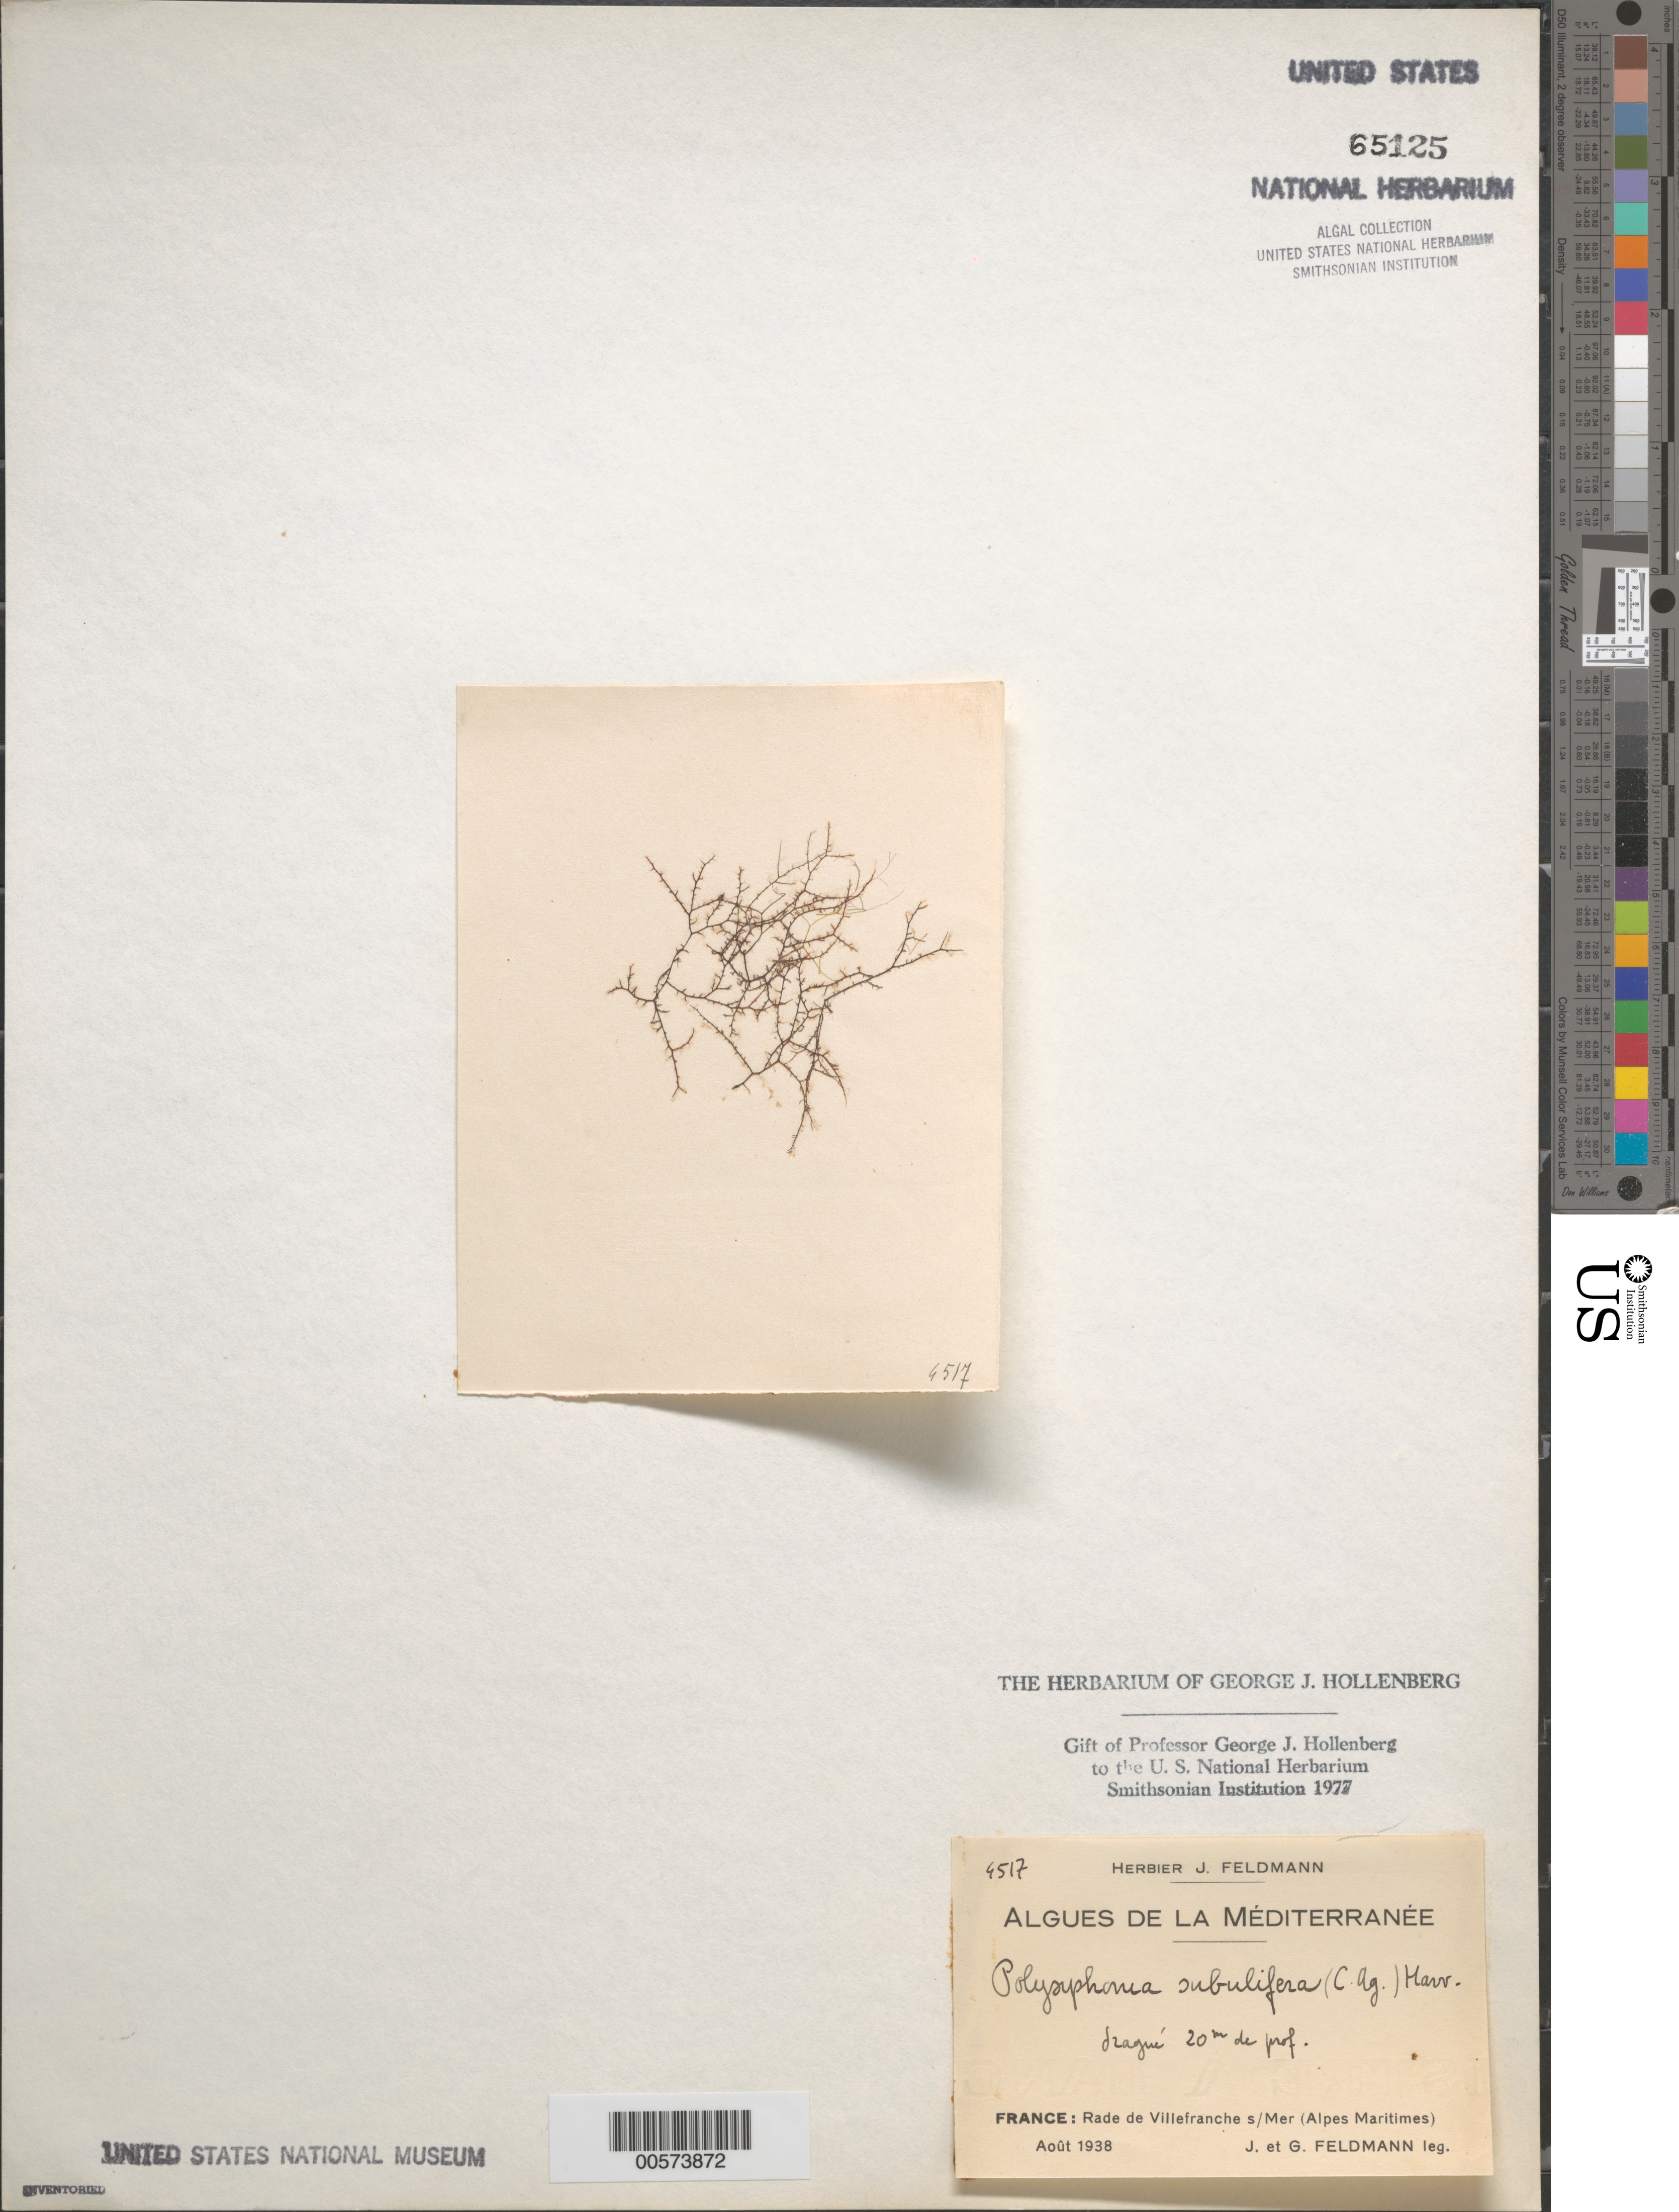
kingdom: Plantae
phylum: Rhodophyta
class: Florideophyceae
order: Ceramiales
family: Rhodomelaceae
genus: Polysiphonia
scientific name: Polysiphonia subulifera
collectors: J. Feldmann & G. Feldmann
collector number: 4517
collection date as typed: Aug 1938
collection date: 1938-08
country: France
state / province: Provence-Alpes-Côte d'Azur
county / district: Alpes-Maritimes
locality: Rade de Villefranche sur Mer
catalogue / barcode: US 65125